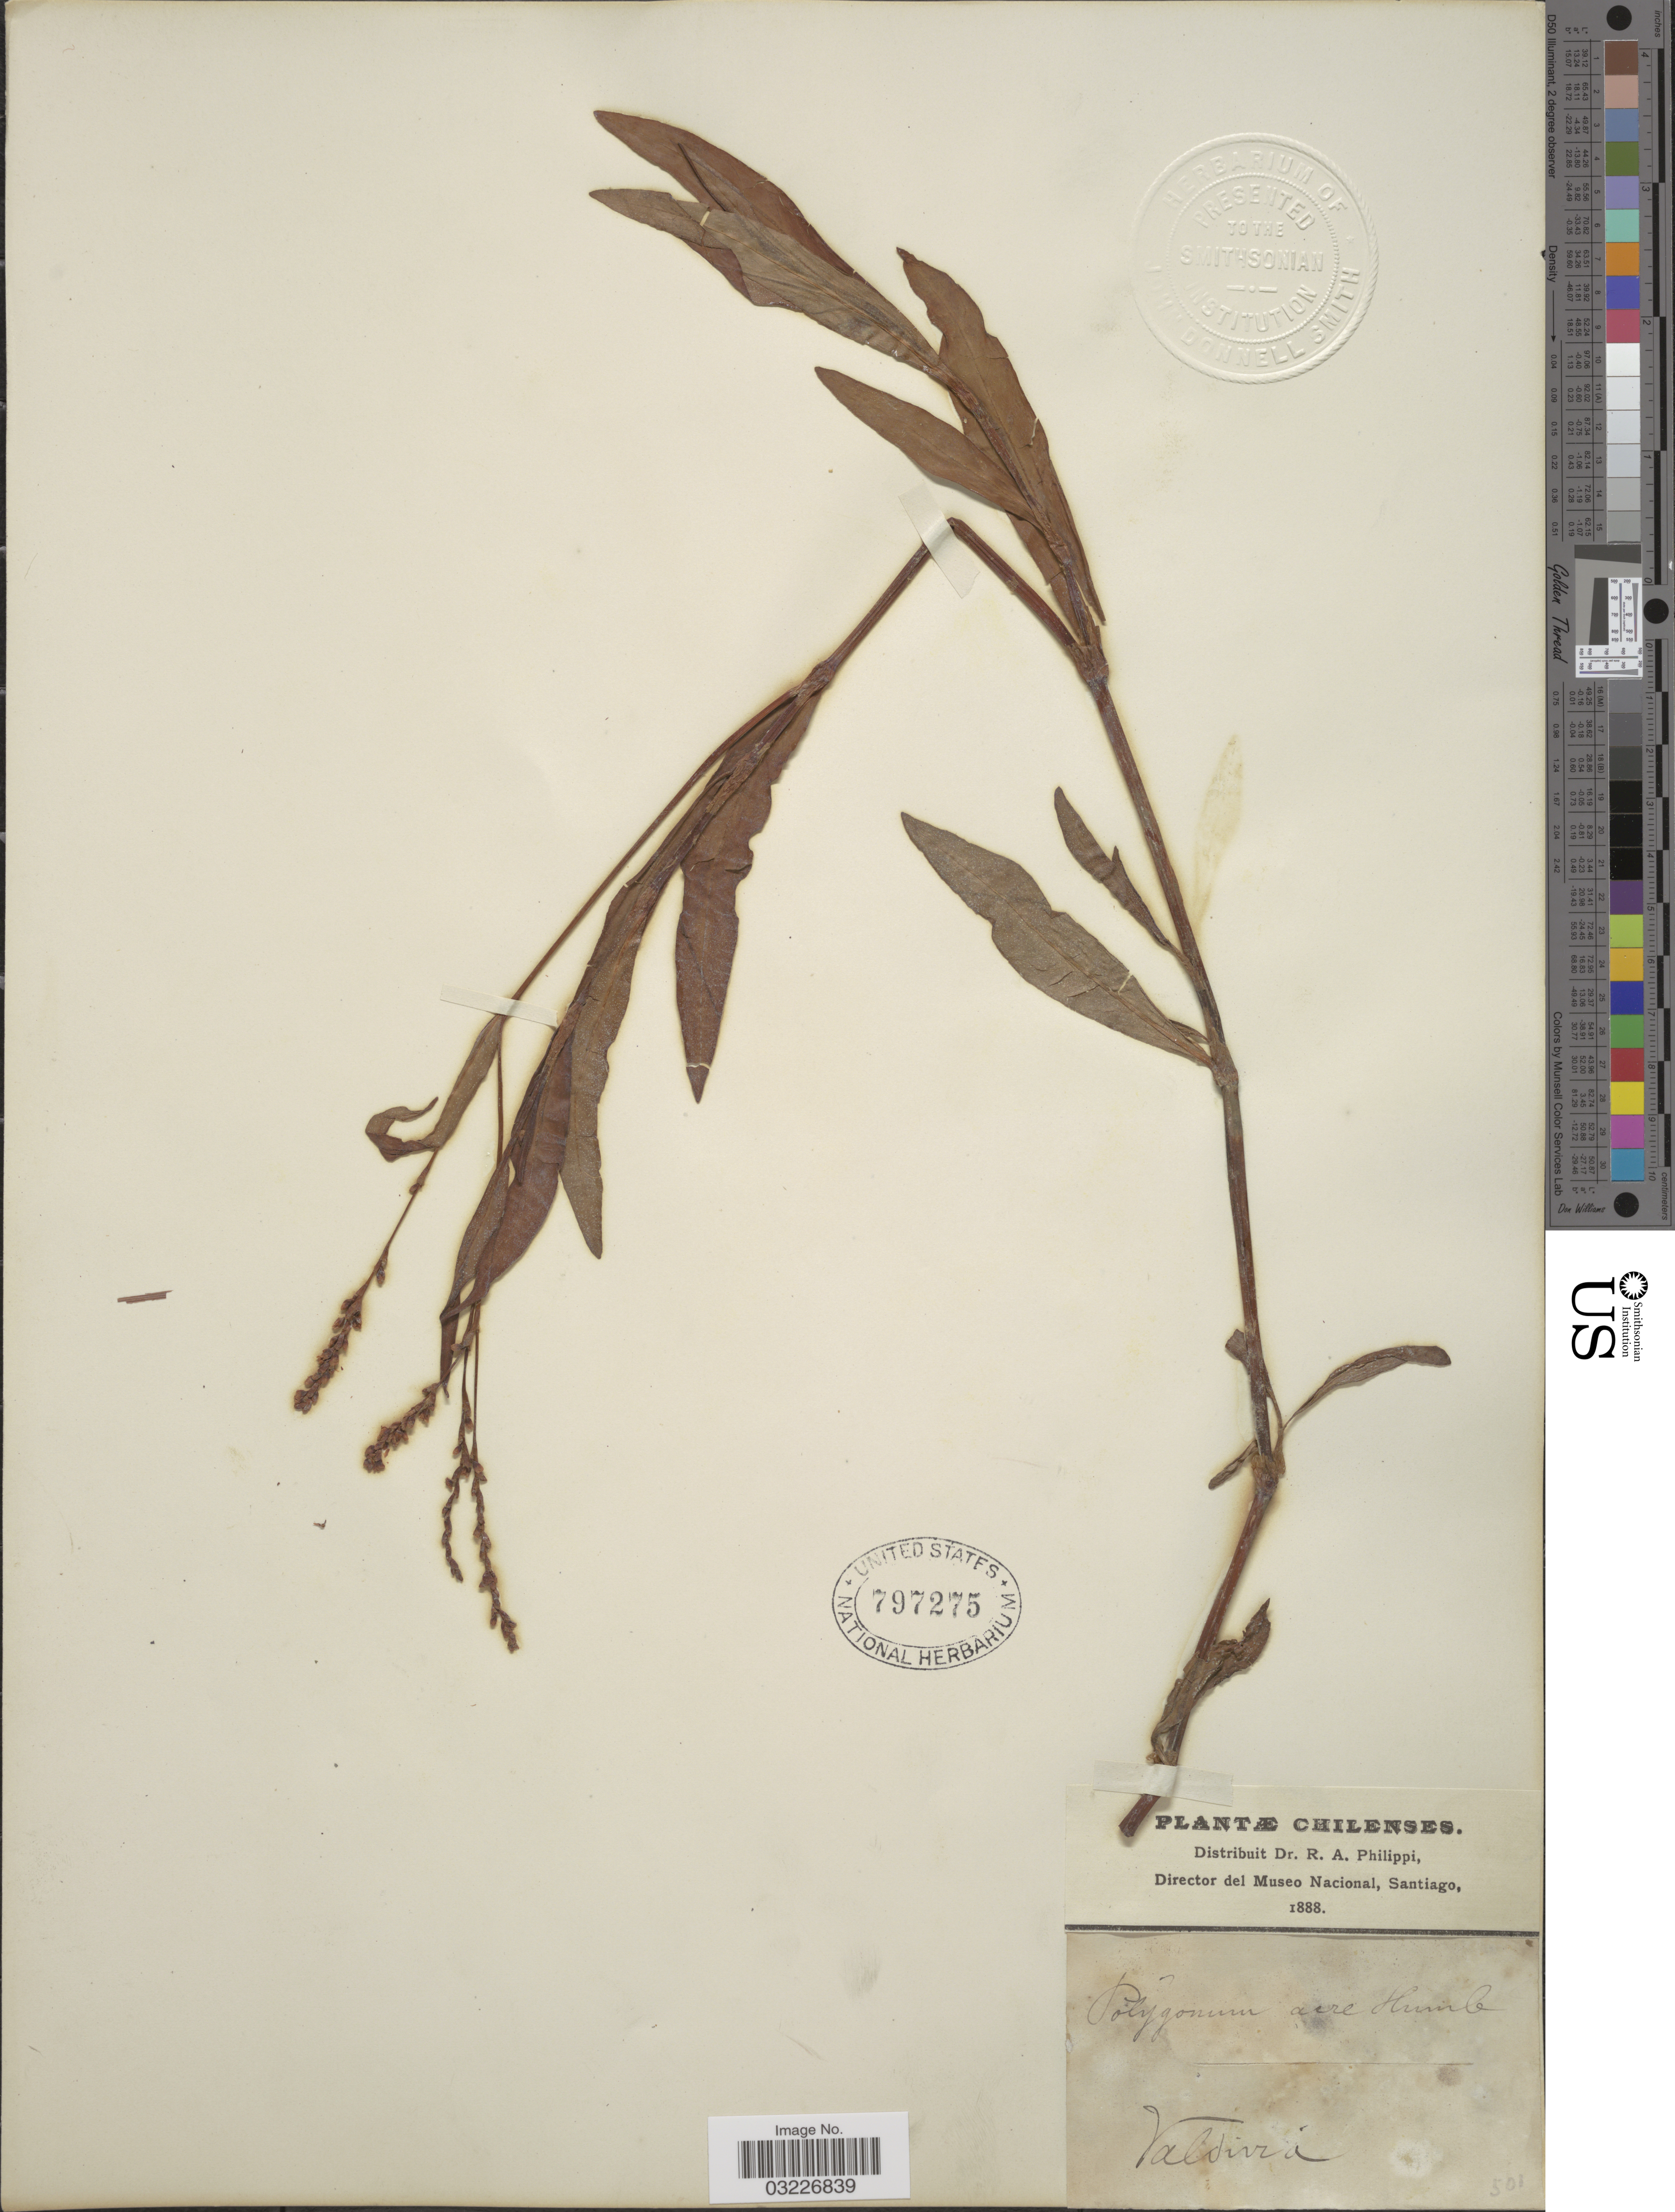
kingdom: Plantae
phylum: Tracheophyta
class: Magnoliopsida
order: Caryophyllales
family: Polygonaceae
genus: Polygonum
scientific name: Polygonum hydropiperoides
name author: Michx.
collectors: ex. herb. R.A. Philippi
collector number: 501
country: Chile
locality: Valdivia.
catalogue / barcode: US 797275